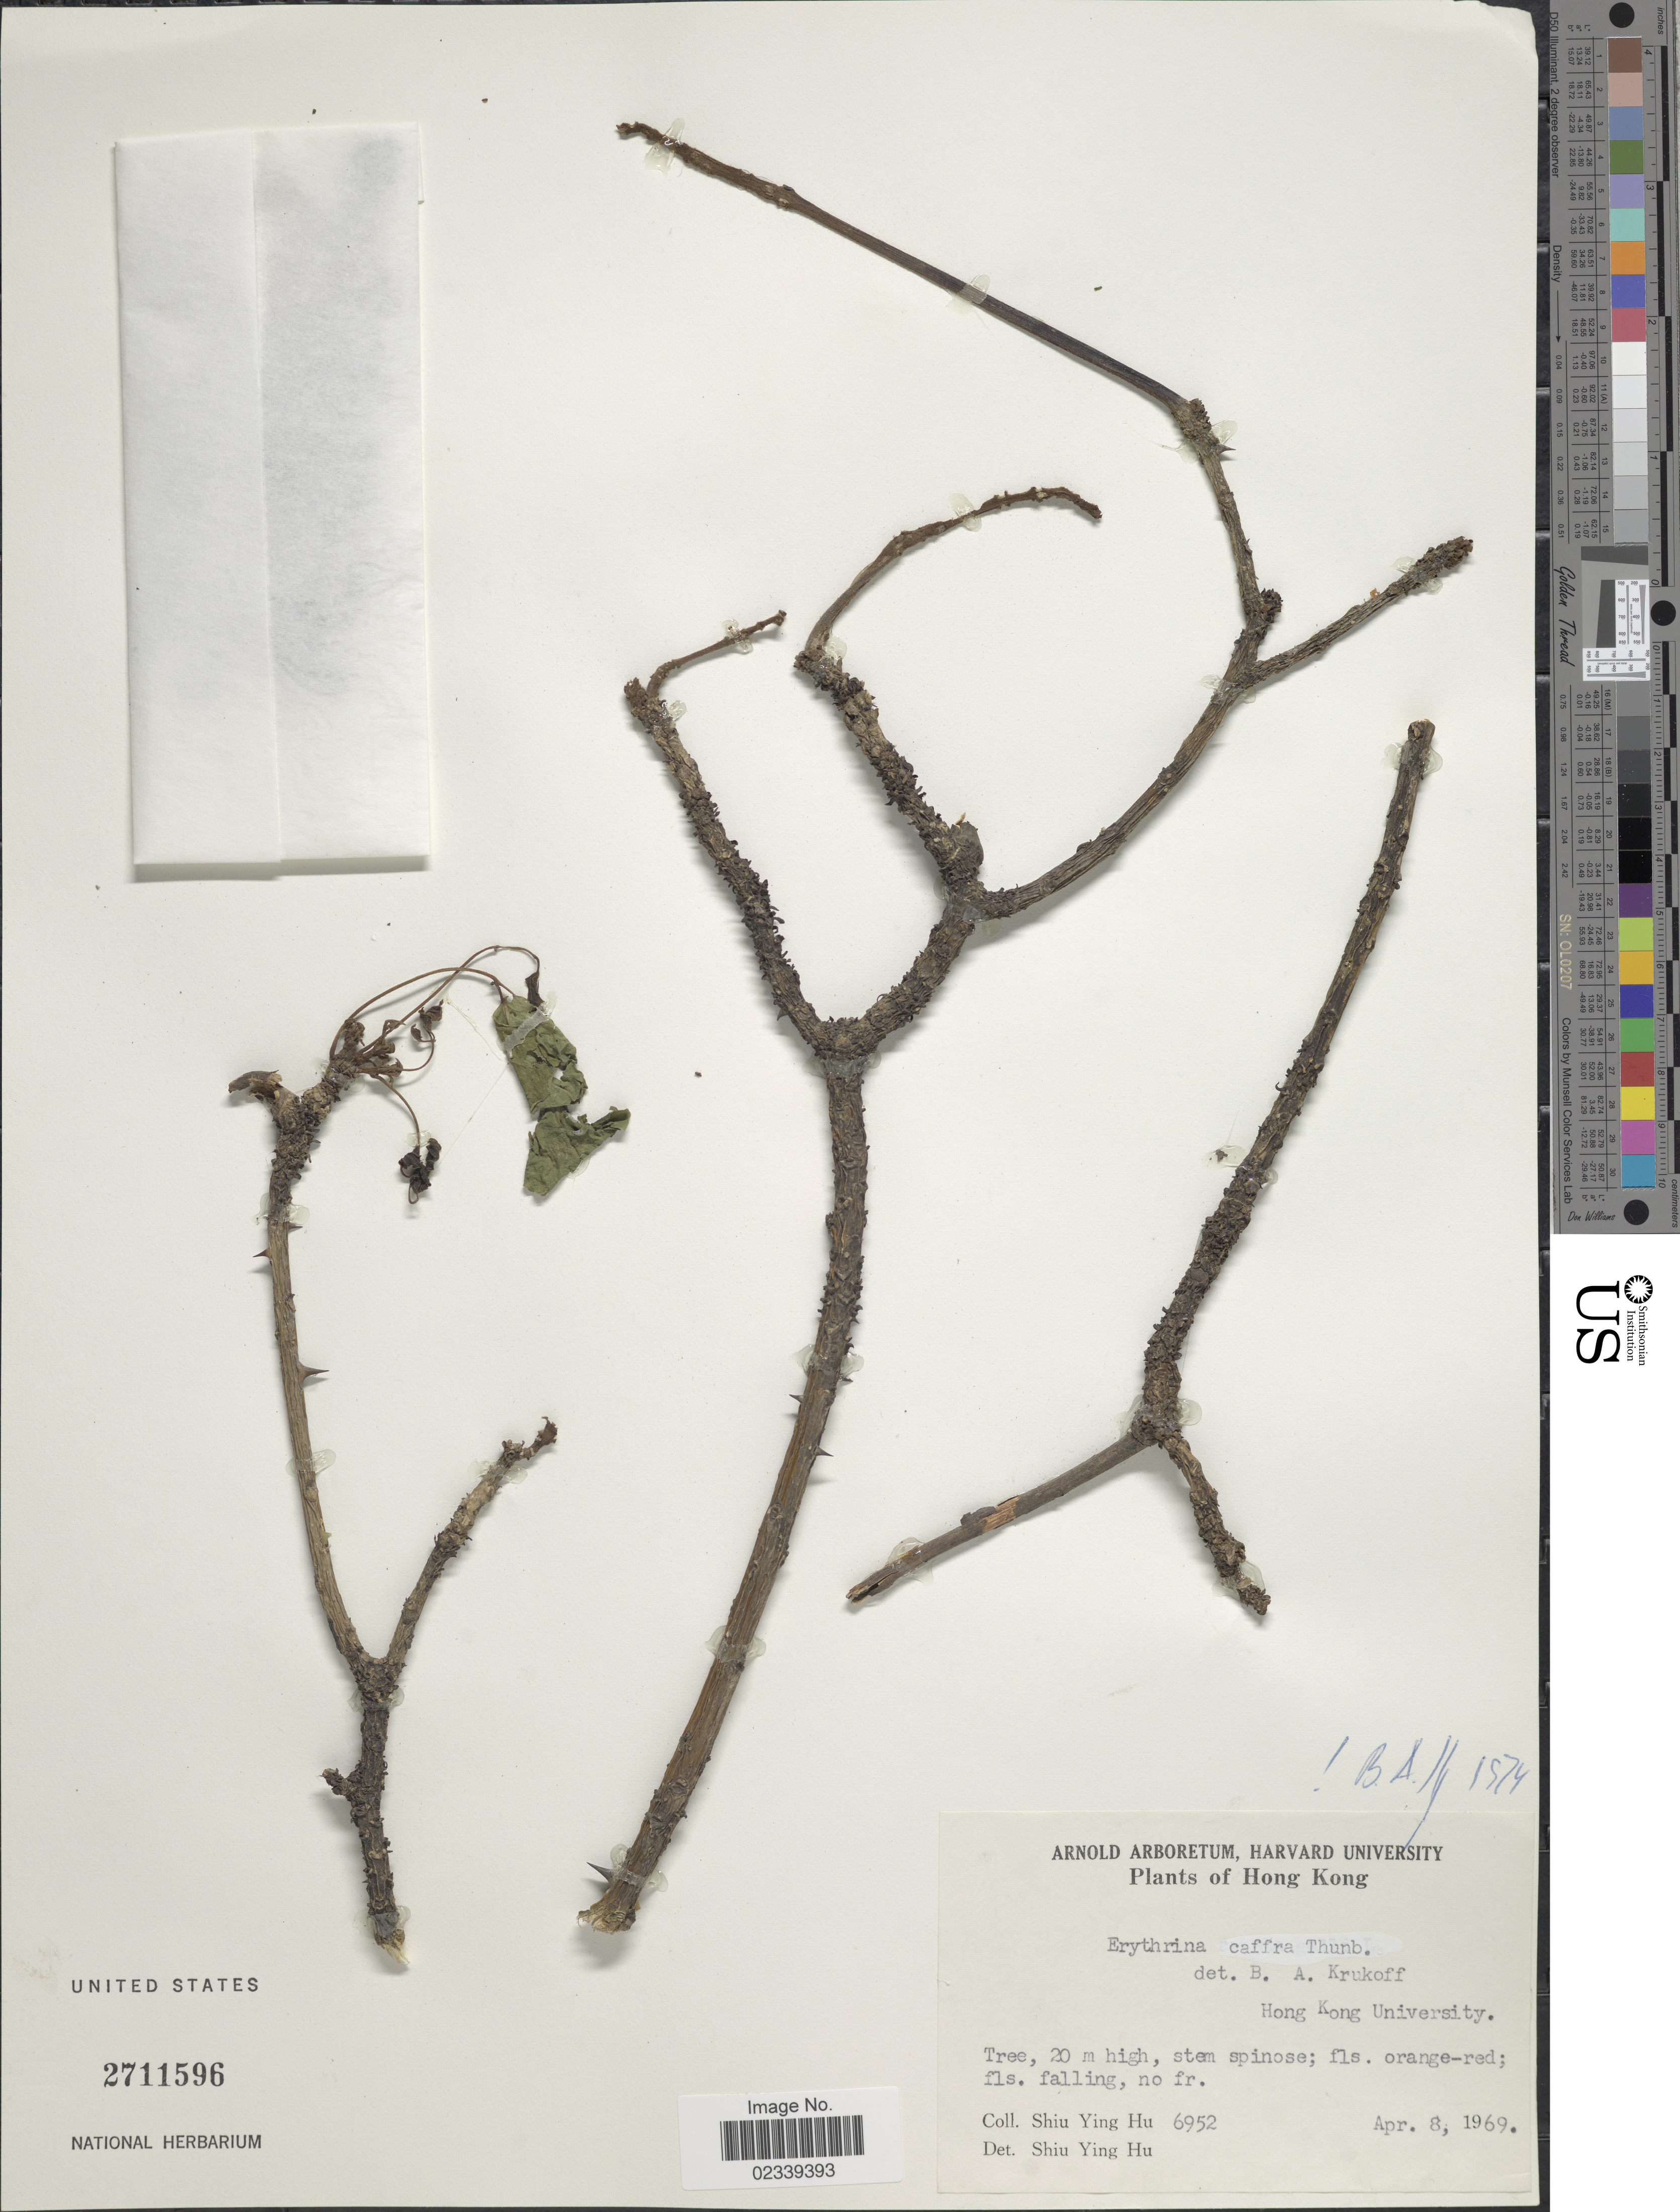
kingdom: Plantae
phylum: Tracheophyta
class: Magnoliopsida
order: Fabales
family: Fabaceae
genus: Erythrina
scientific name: Erythrina caffra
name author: Thunb.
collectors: S. Y. Hu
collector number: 6952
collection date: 1969-04-08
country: China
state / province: Hong Kong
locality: Hong Kong University.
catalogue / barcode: US 2711596